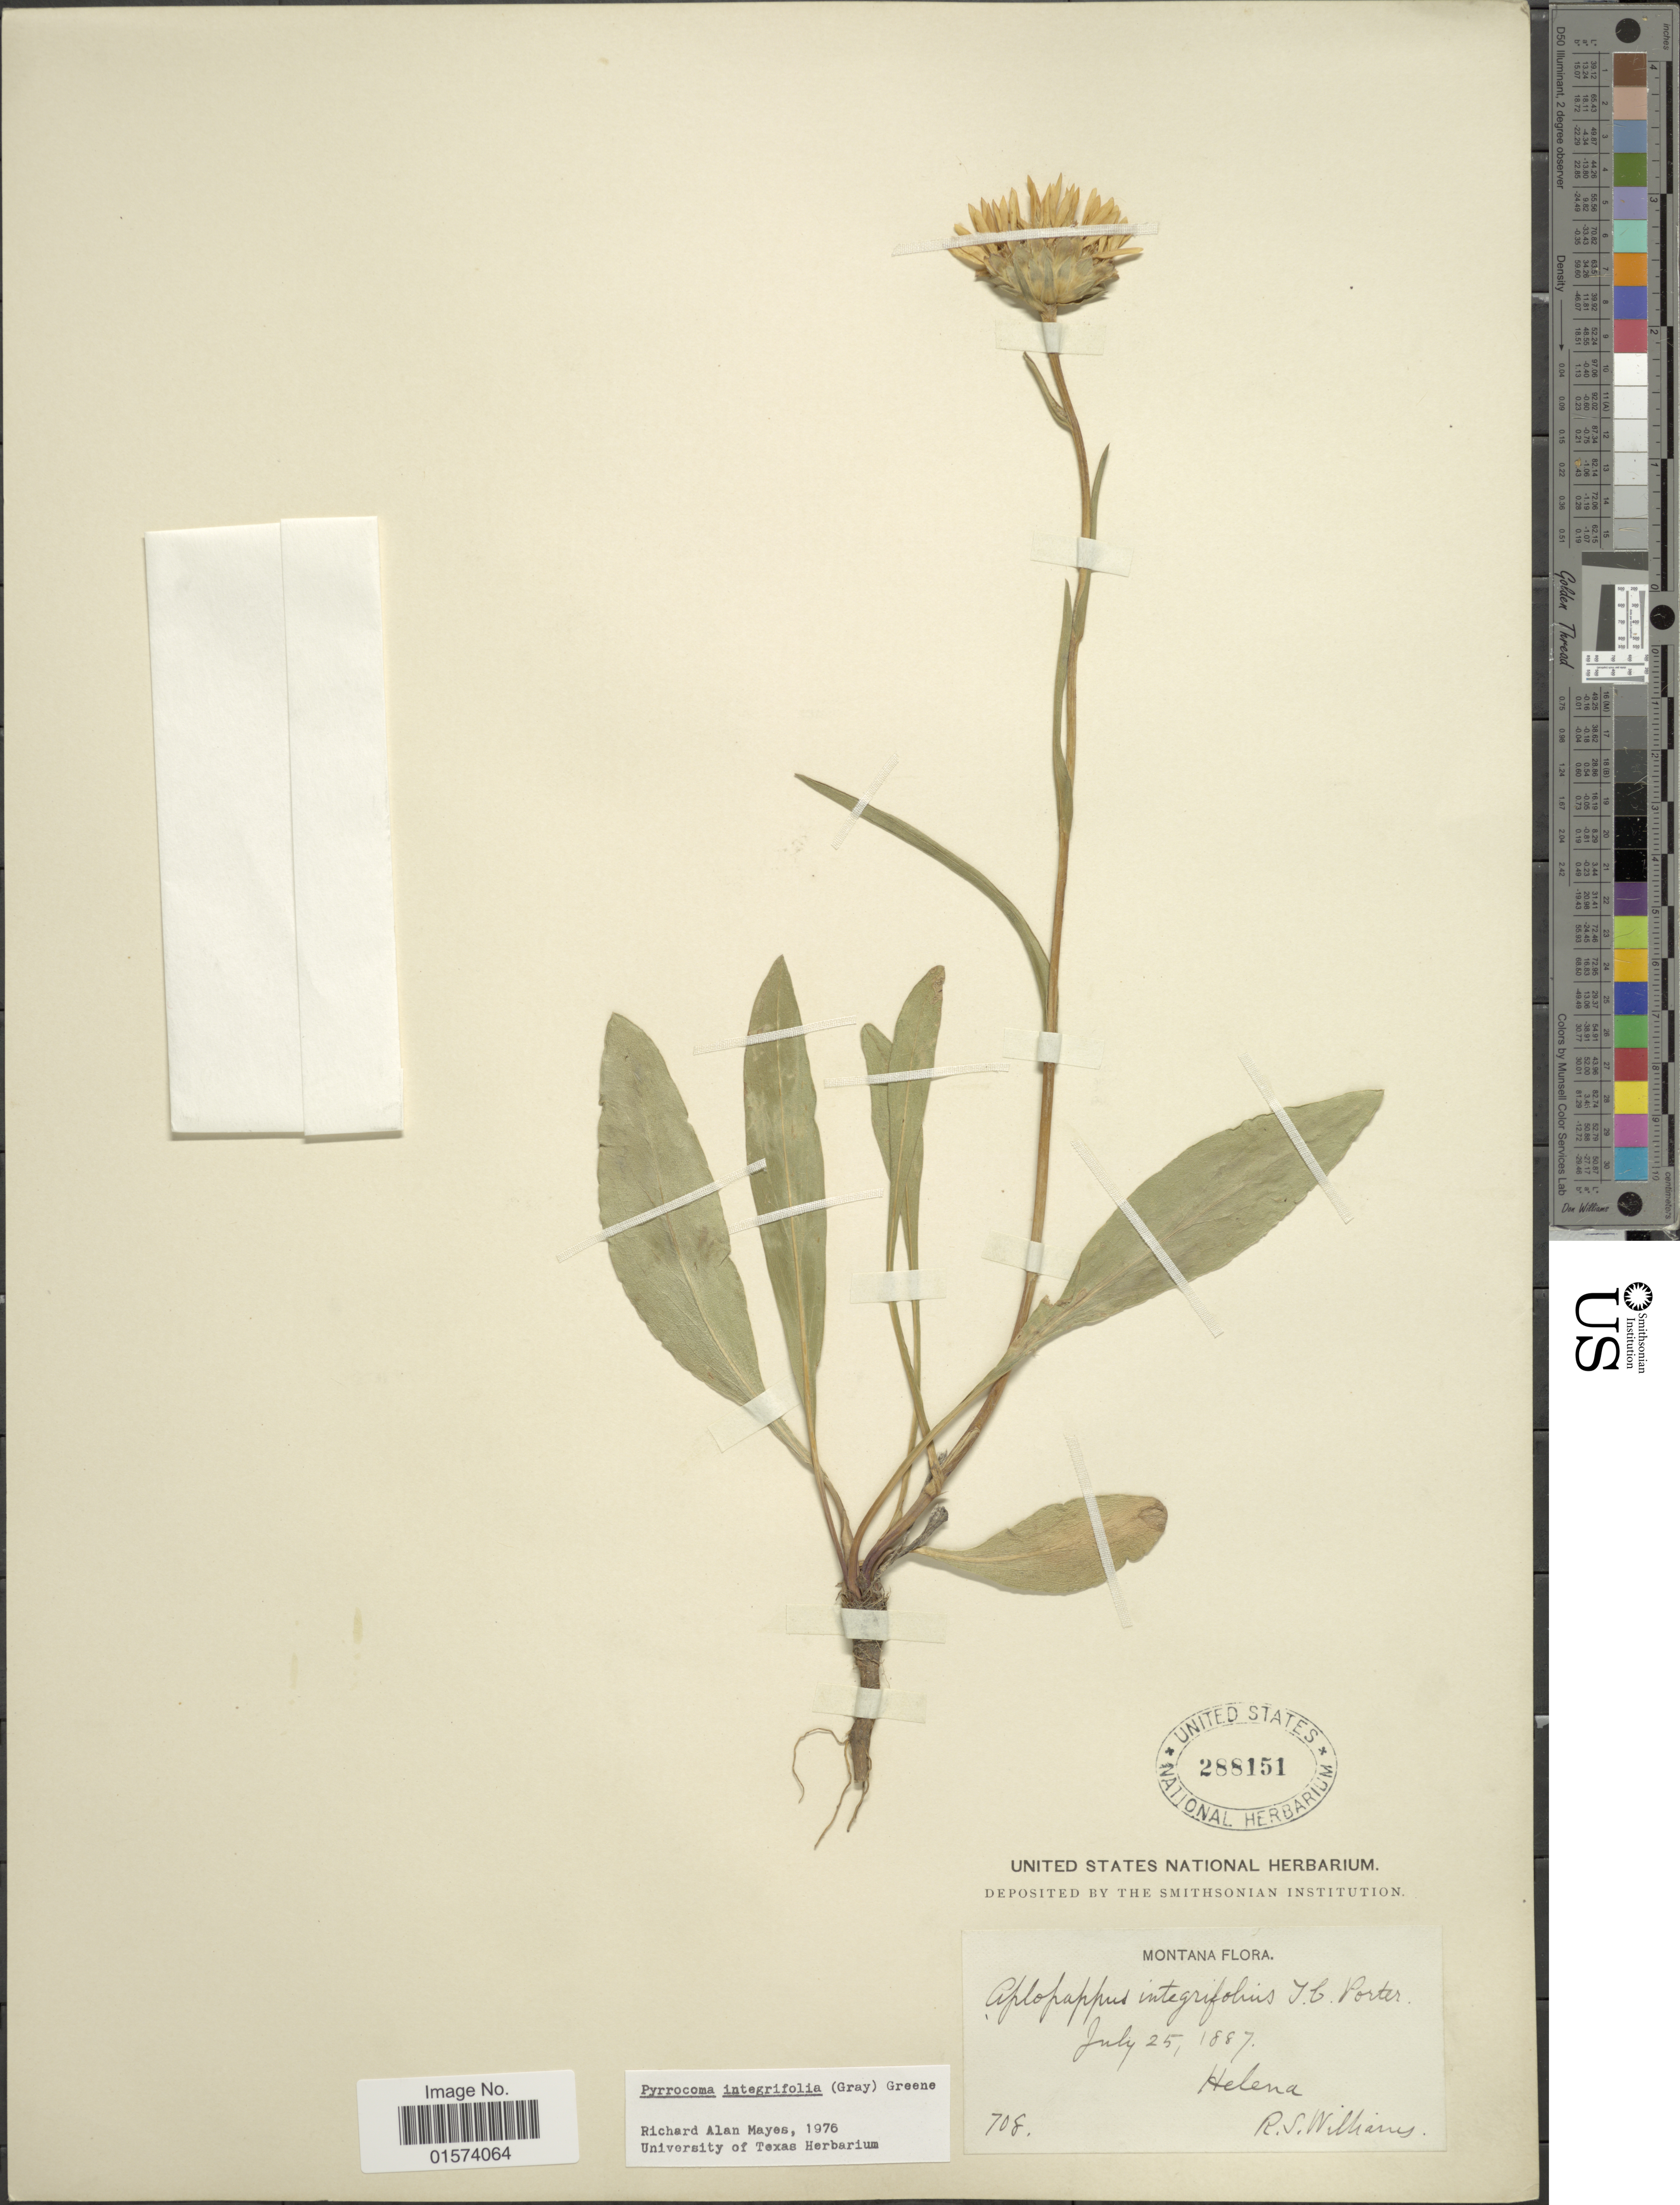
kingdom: Plantae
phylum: Tracheophyta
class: Magnoliopsida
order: Asterales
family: Asteraceae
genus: Pyrrocoma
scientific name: Pyrrocoma integrifolia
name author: (Porter ex A. Gray) Greene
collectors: R. S. Williams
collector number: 708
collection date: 1887-07-25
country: United States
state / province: Montana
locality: Helena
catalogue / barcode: US 288151